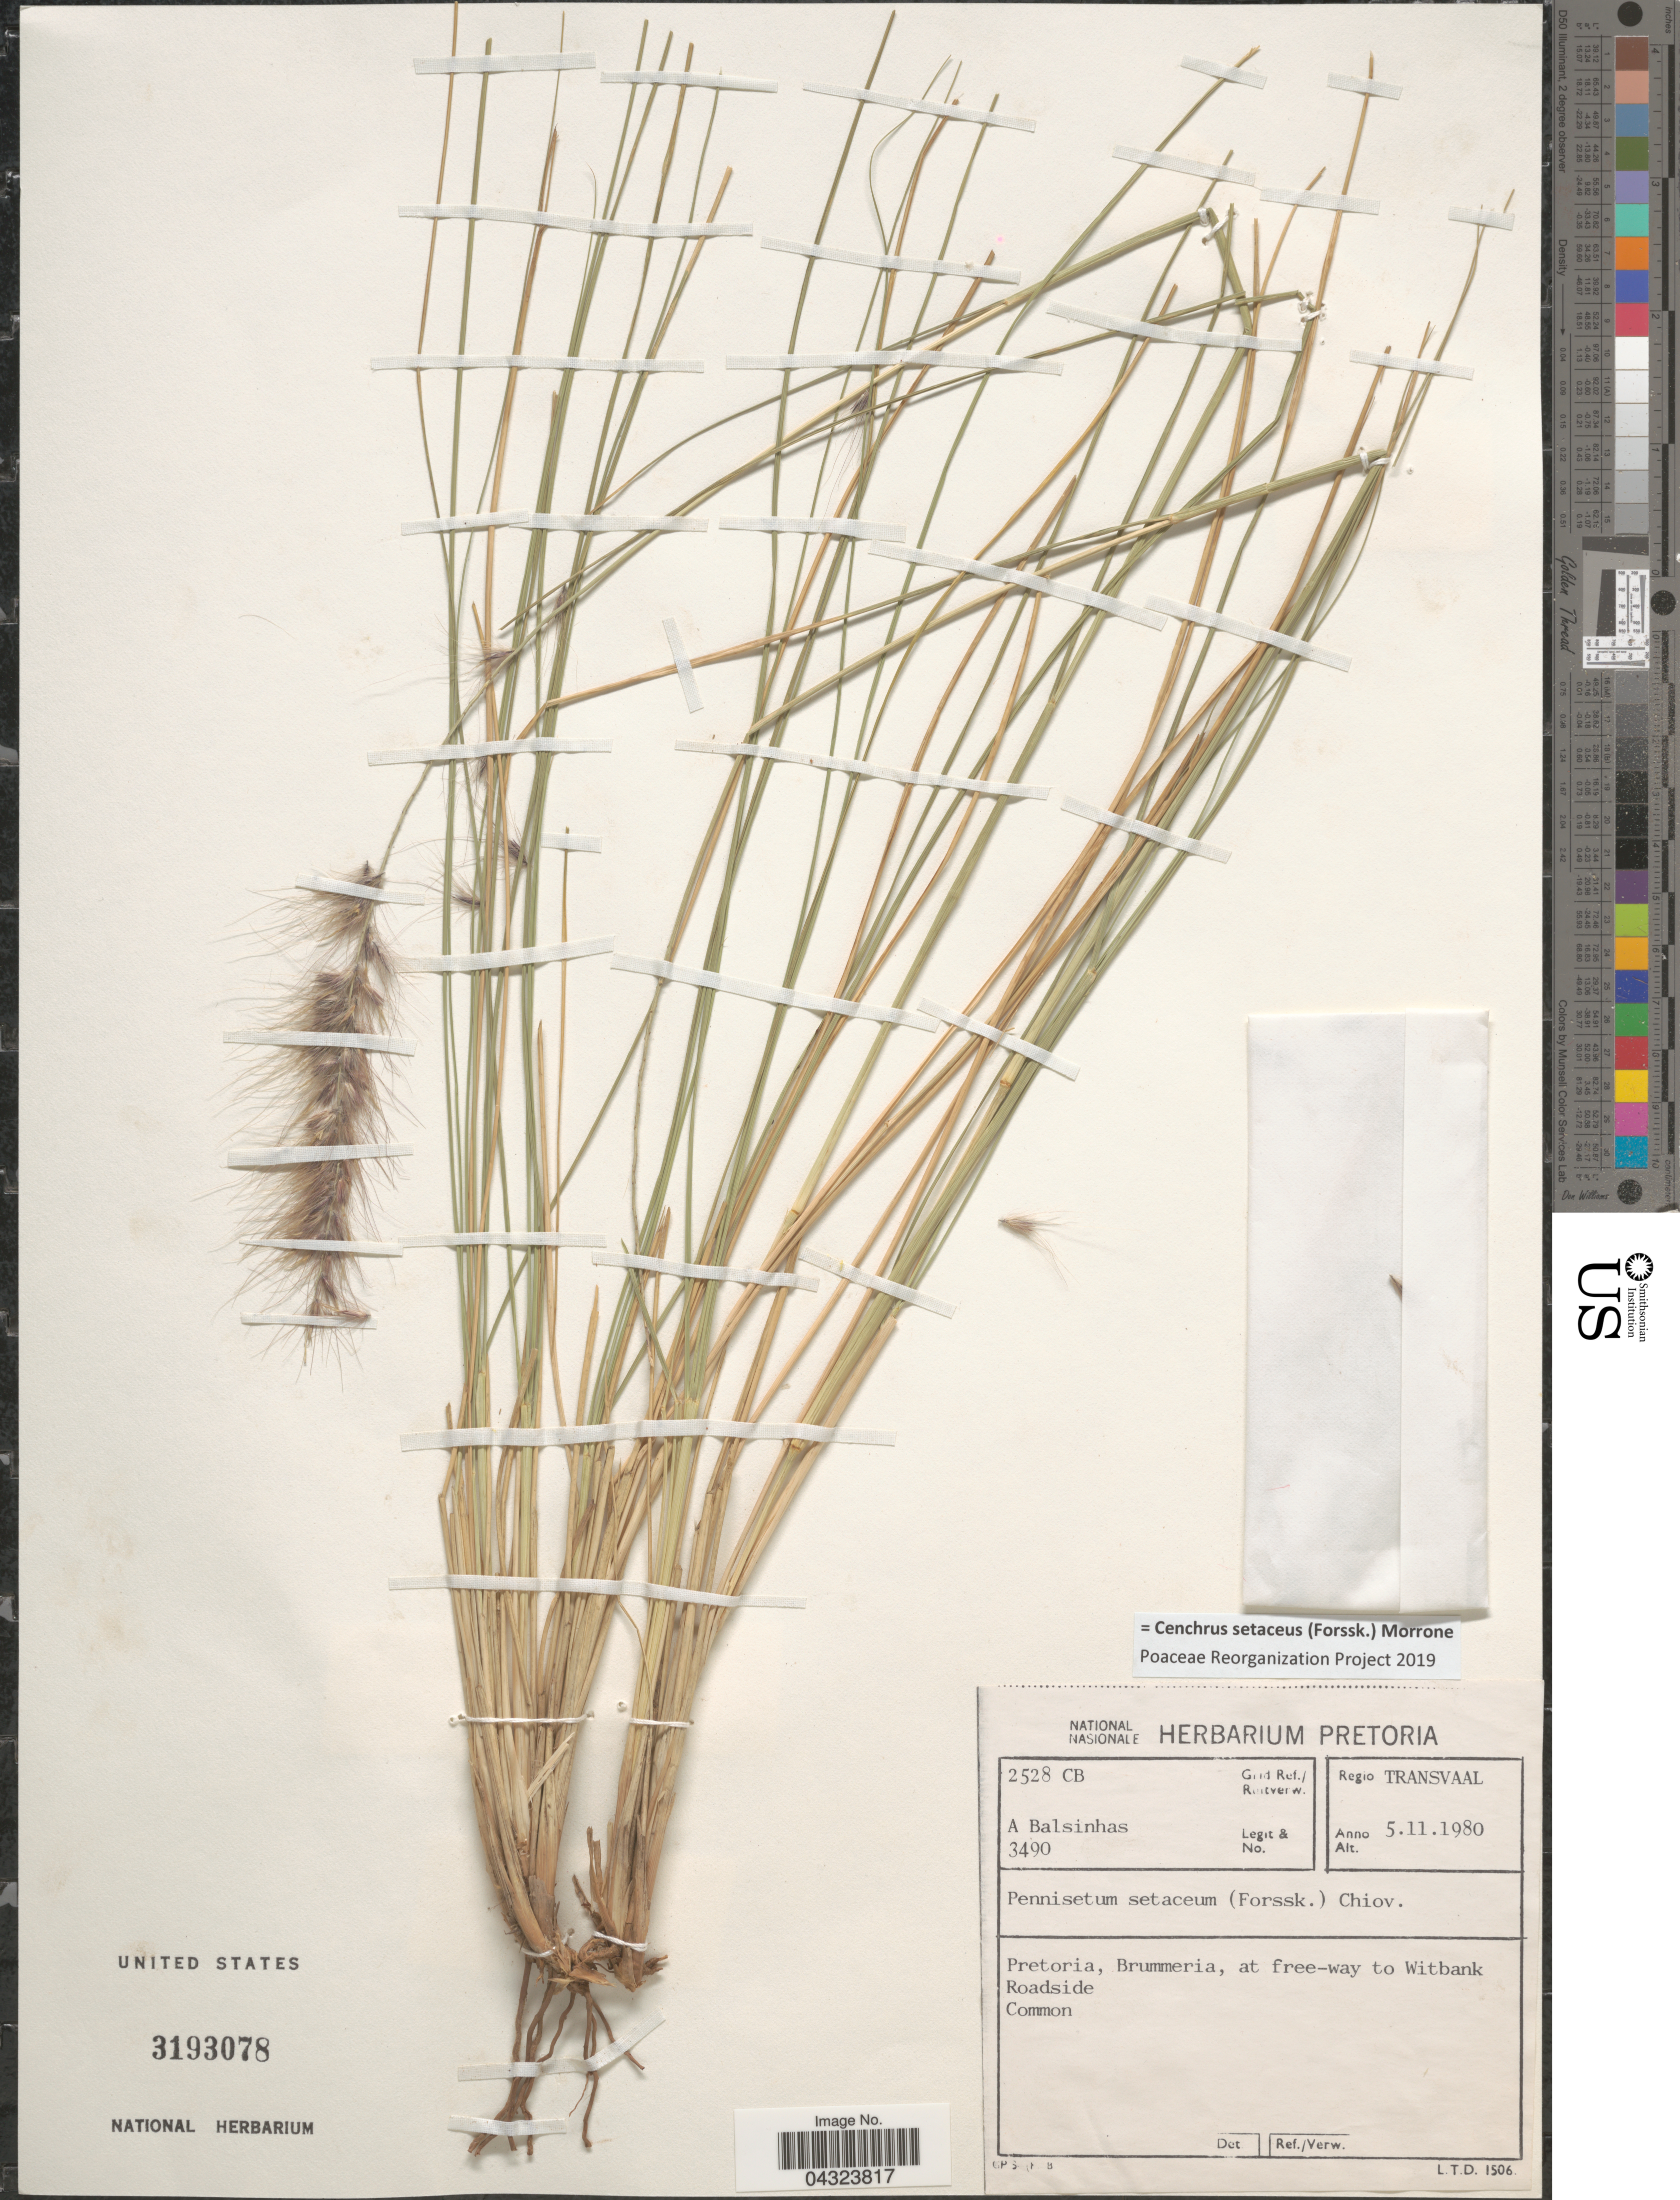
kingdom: Plantae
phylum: Tracheophyta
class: Liliopsida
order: Poales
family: Poaceae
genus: Cenchrus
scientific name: Cenchrus setaceus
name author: (Forssk.) Morrone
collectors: A. A. Balsinhas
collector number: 3490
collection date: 1980-11-05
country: South Africa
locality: Grid. Ref./ Ruitverw. 2528 CB. Regio Transvaal. Pretoria, Brummeria, at free-way to Witbank.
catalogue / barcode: US 3193078